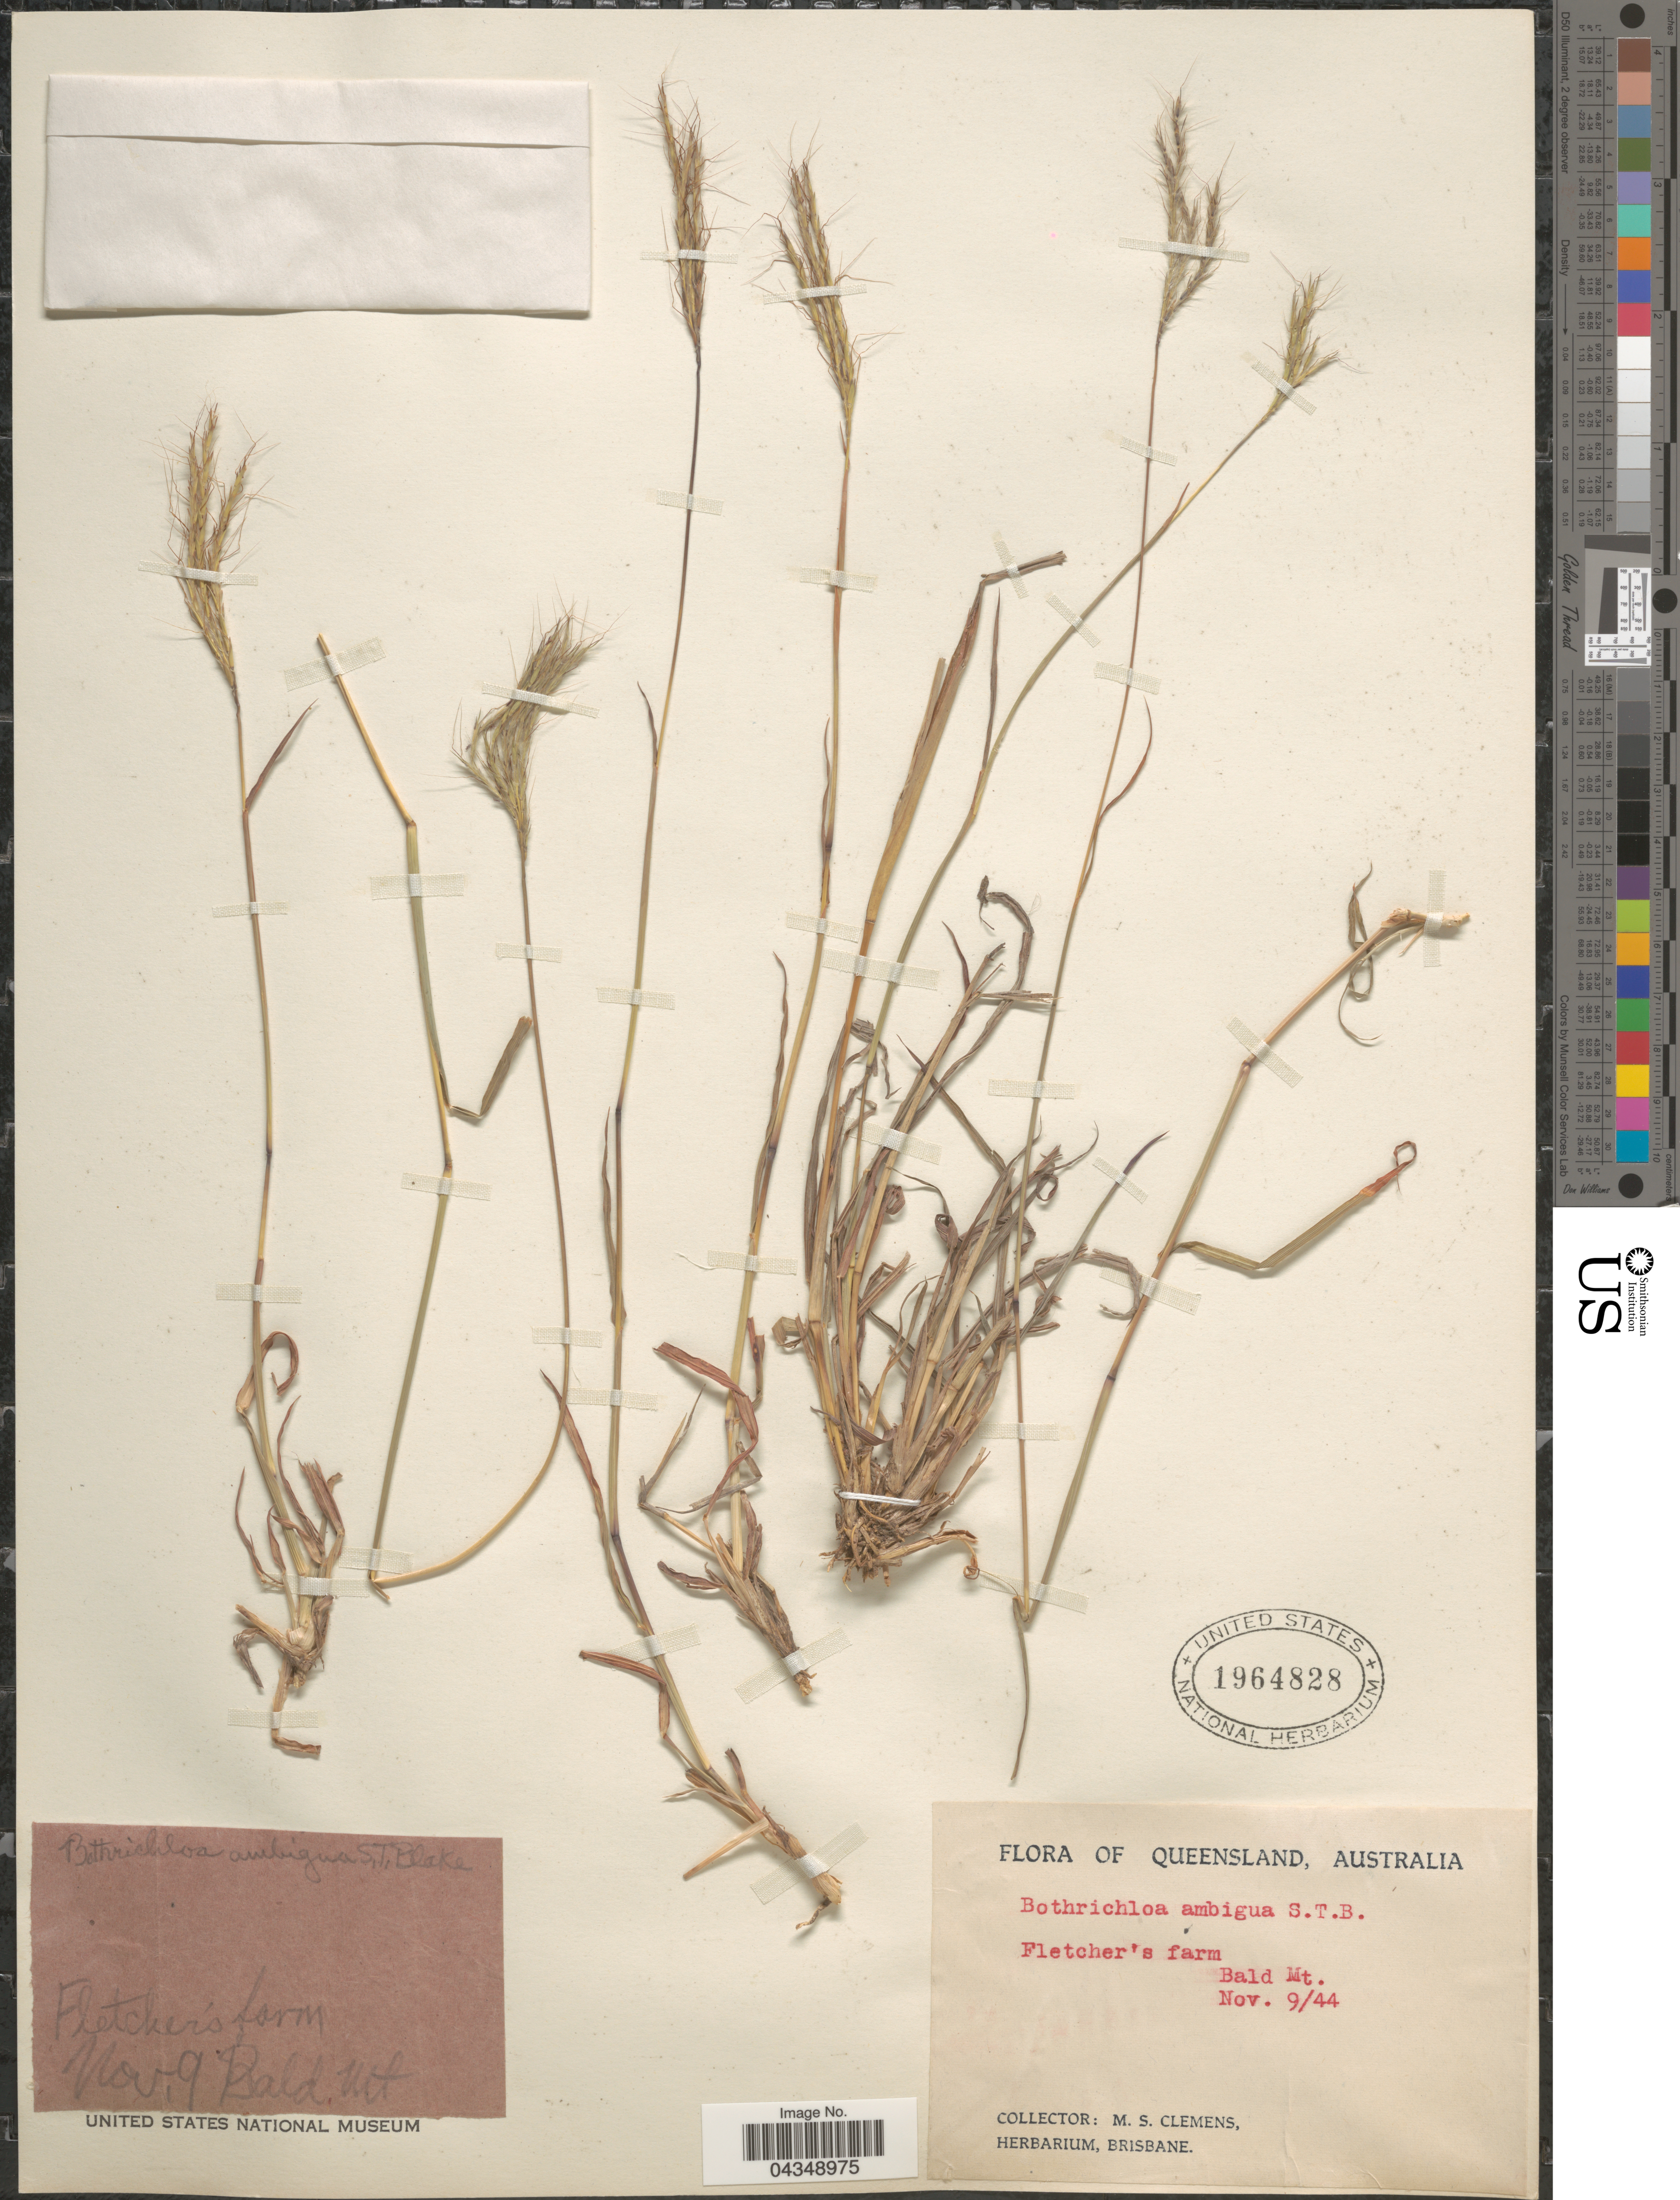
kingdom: Plantae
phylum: Tracheophyta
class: Liliopsida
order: Poales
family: Poaceae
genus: Bothriochloa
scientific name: Bothriochloa macra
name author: (Steud.) S.T. Blake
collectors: M. S. Clemens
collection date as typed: Transcribed d/m/y: 9/11/44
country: Australia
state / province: Queensland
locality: Fletcher's farm. Bald Mt.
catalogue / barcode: US 1964828